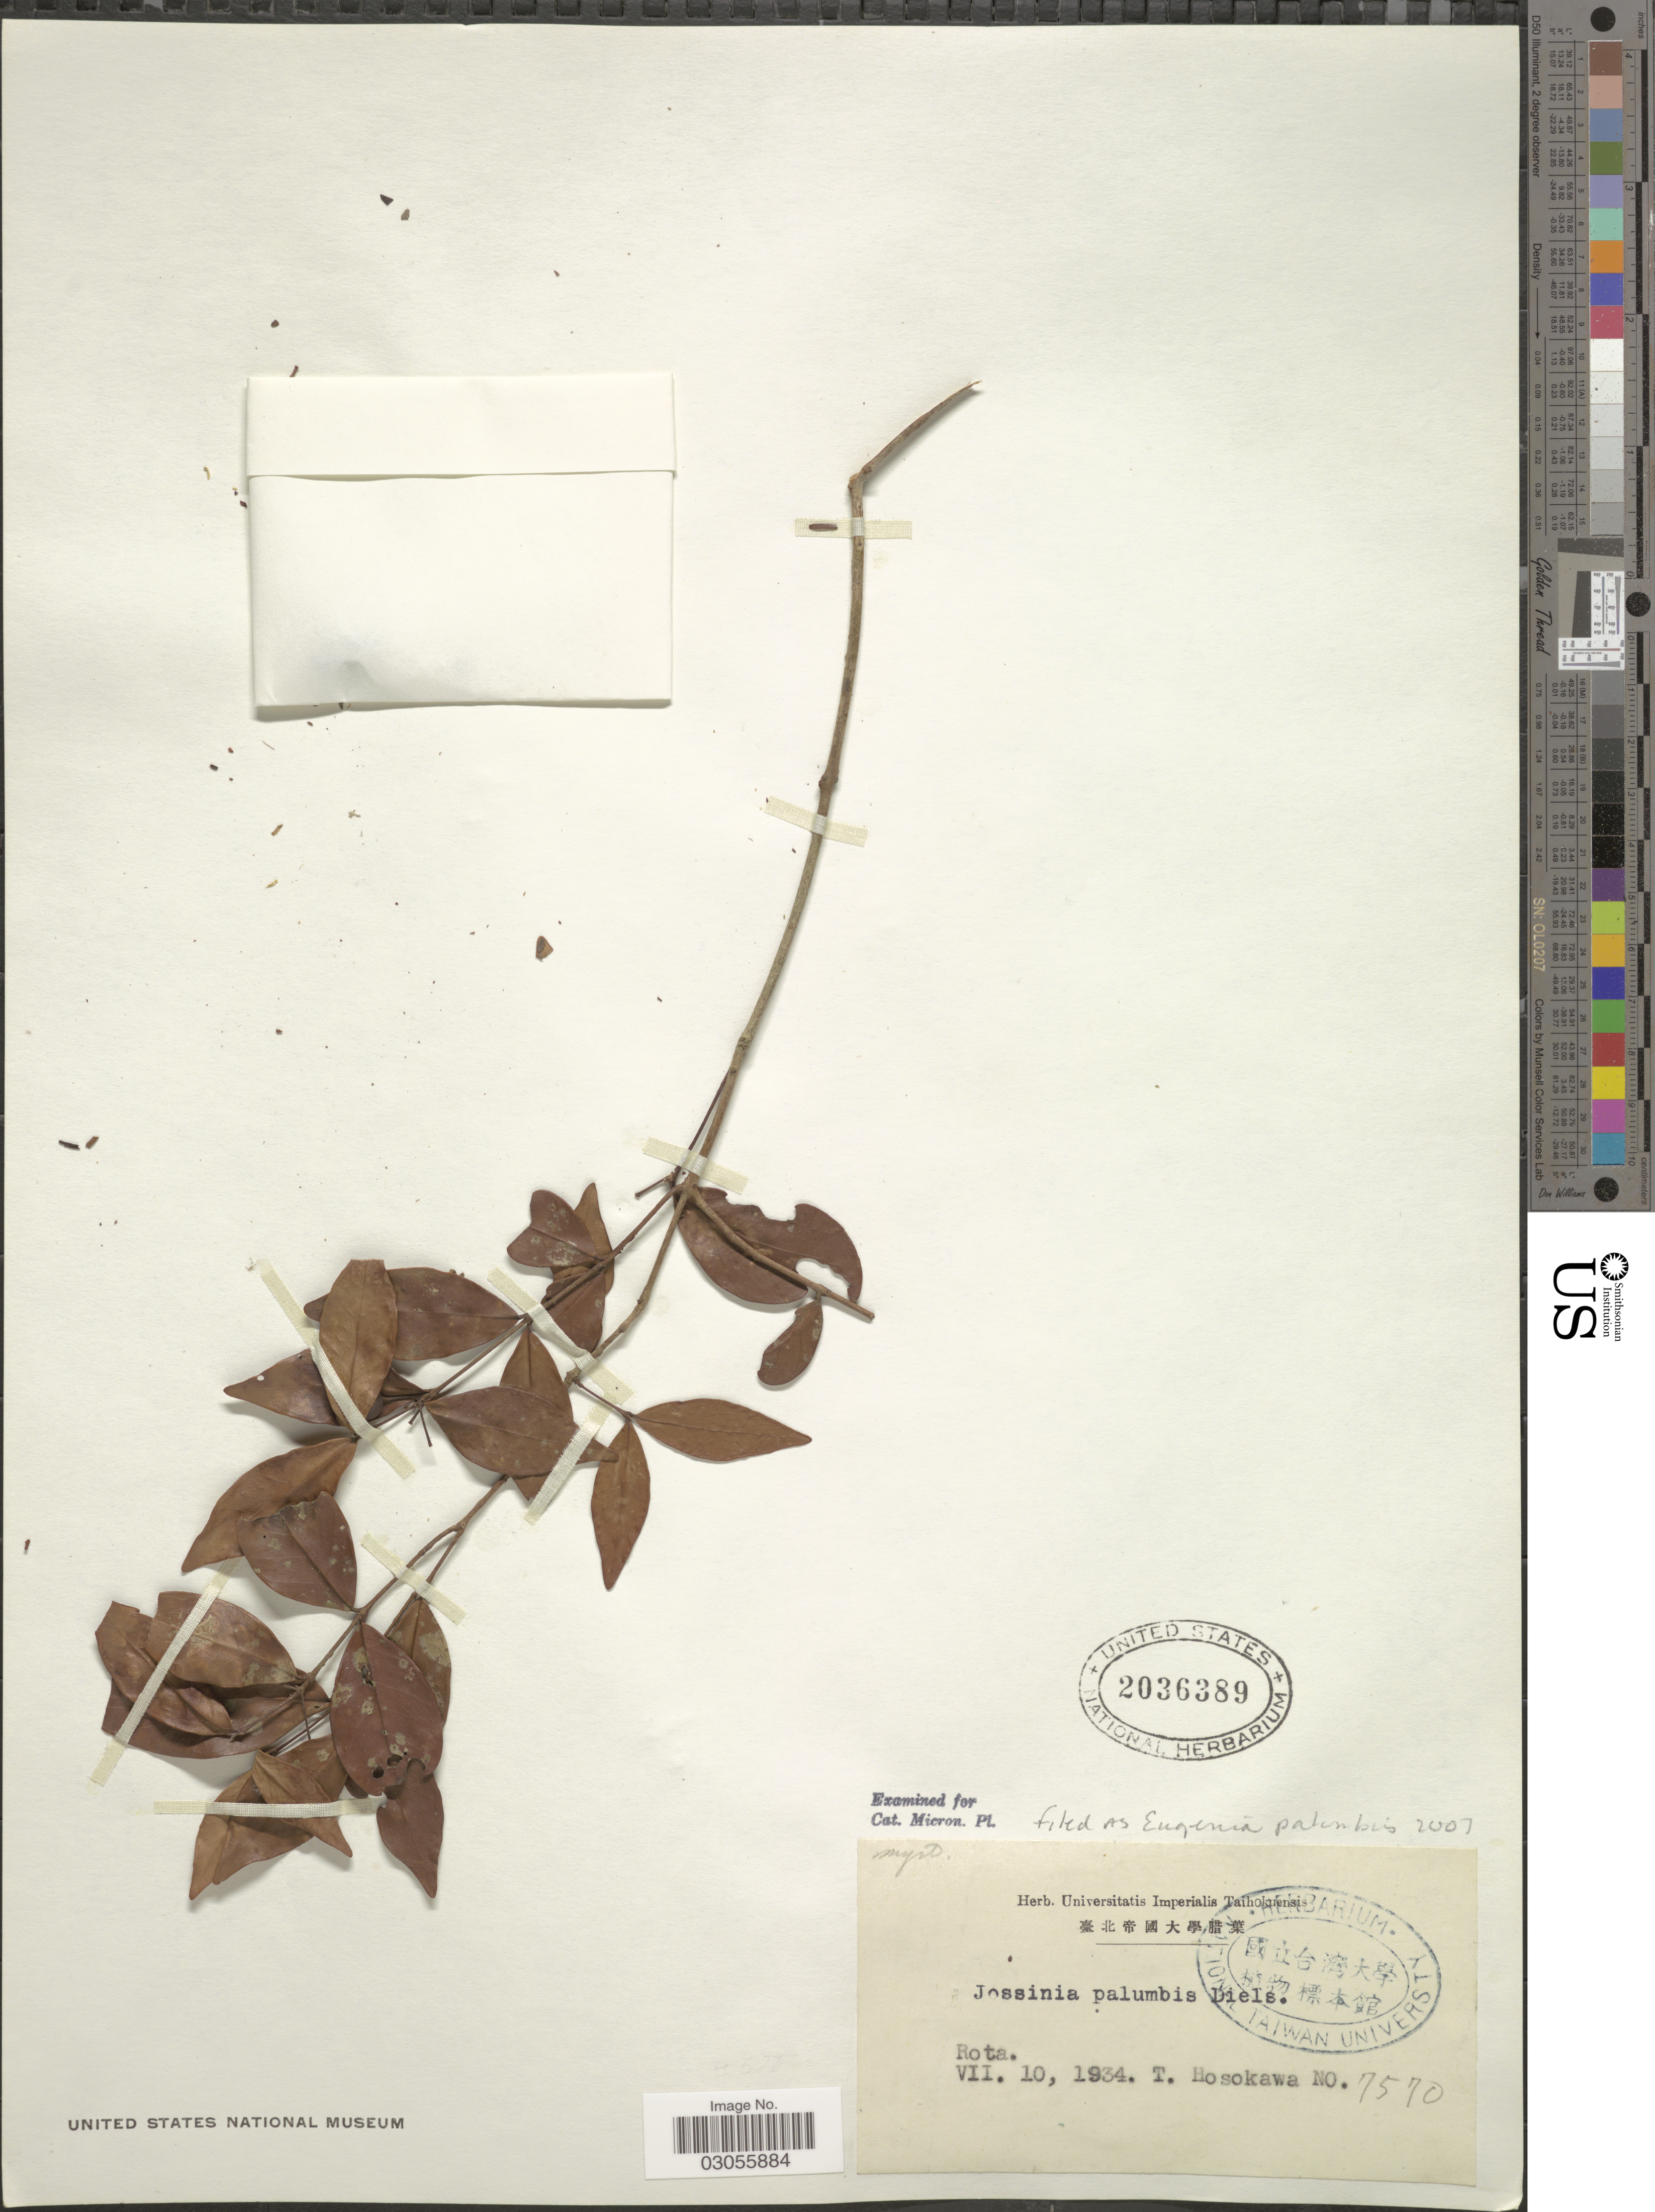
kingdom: Plantae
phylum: Tracheophyta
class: Magnoliopsida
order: Myrtales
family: Myrtaceae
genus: Eugenia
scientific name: Eugenia palumbis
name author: Merr.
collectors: T. Hosokawa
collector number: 7570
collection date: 1934-07-10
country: Northern Mariana Islands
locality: Rota.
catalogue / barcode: US 2036389